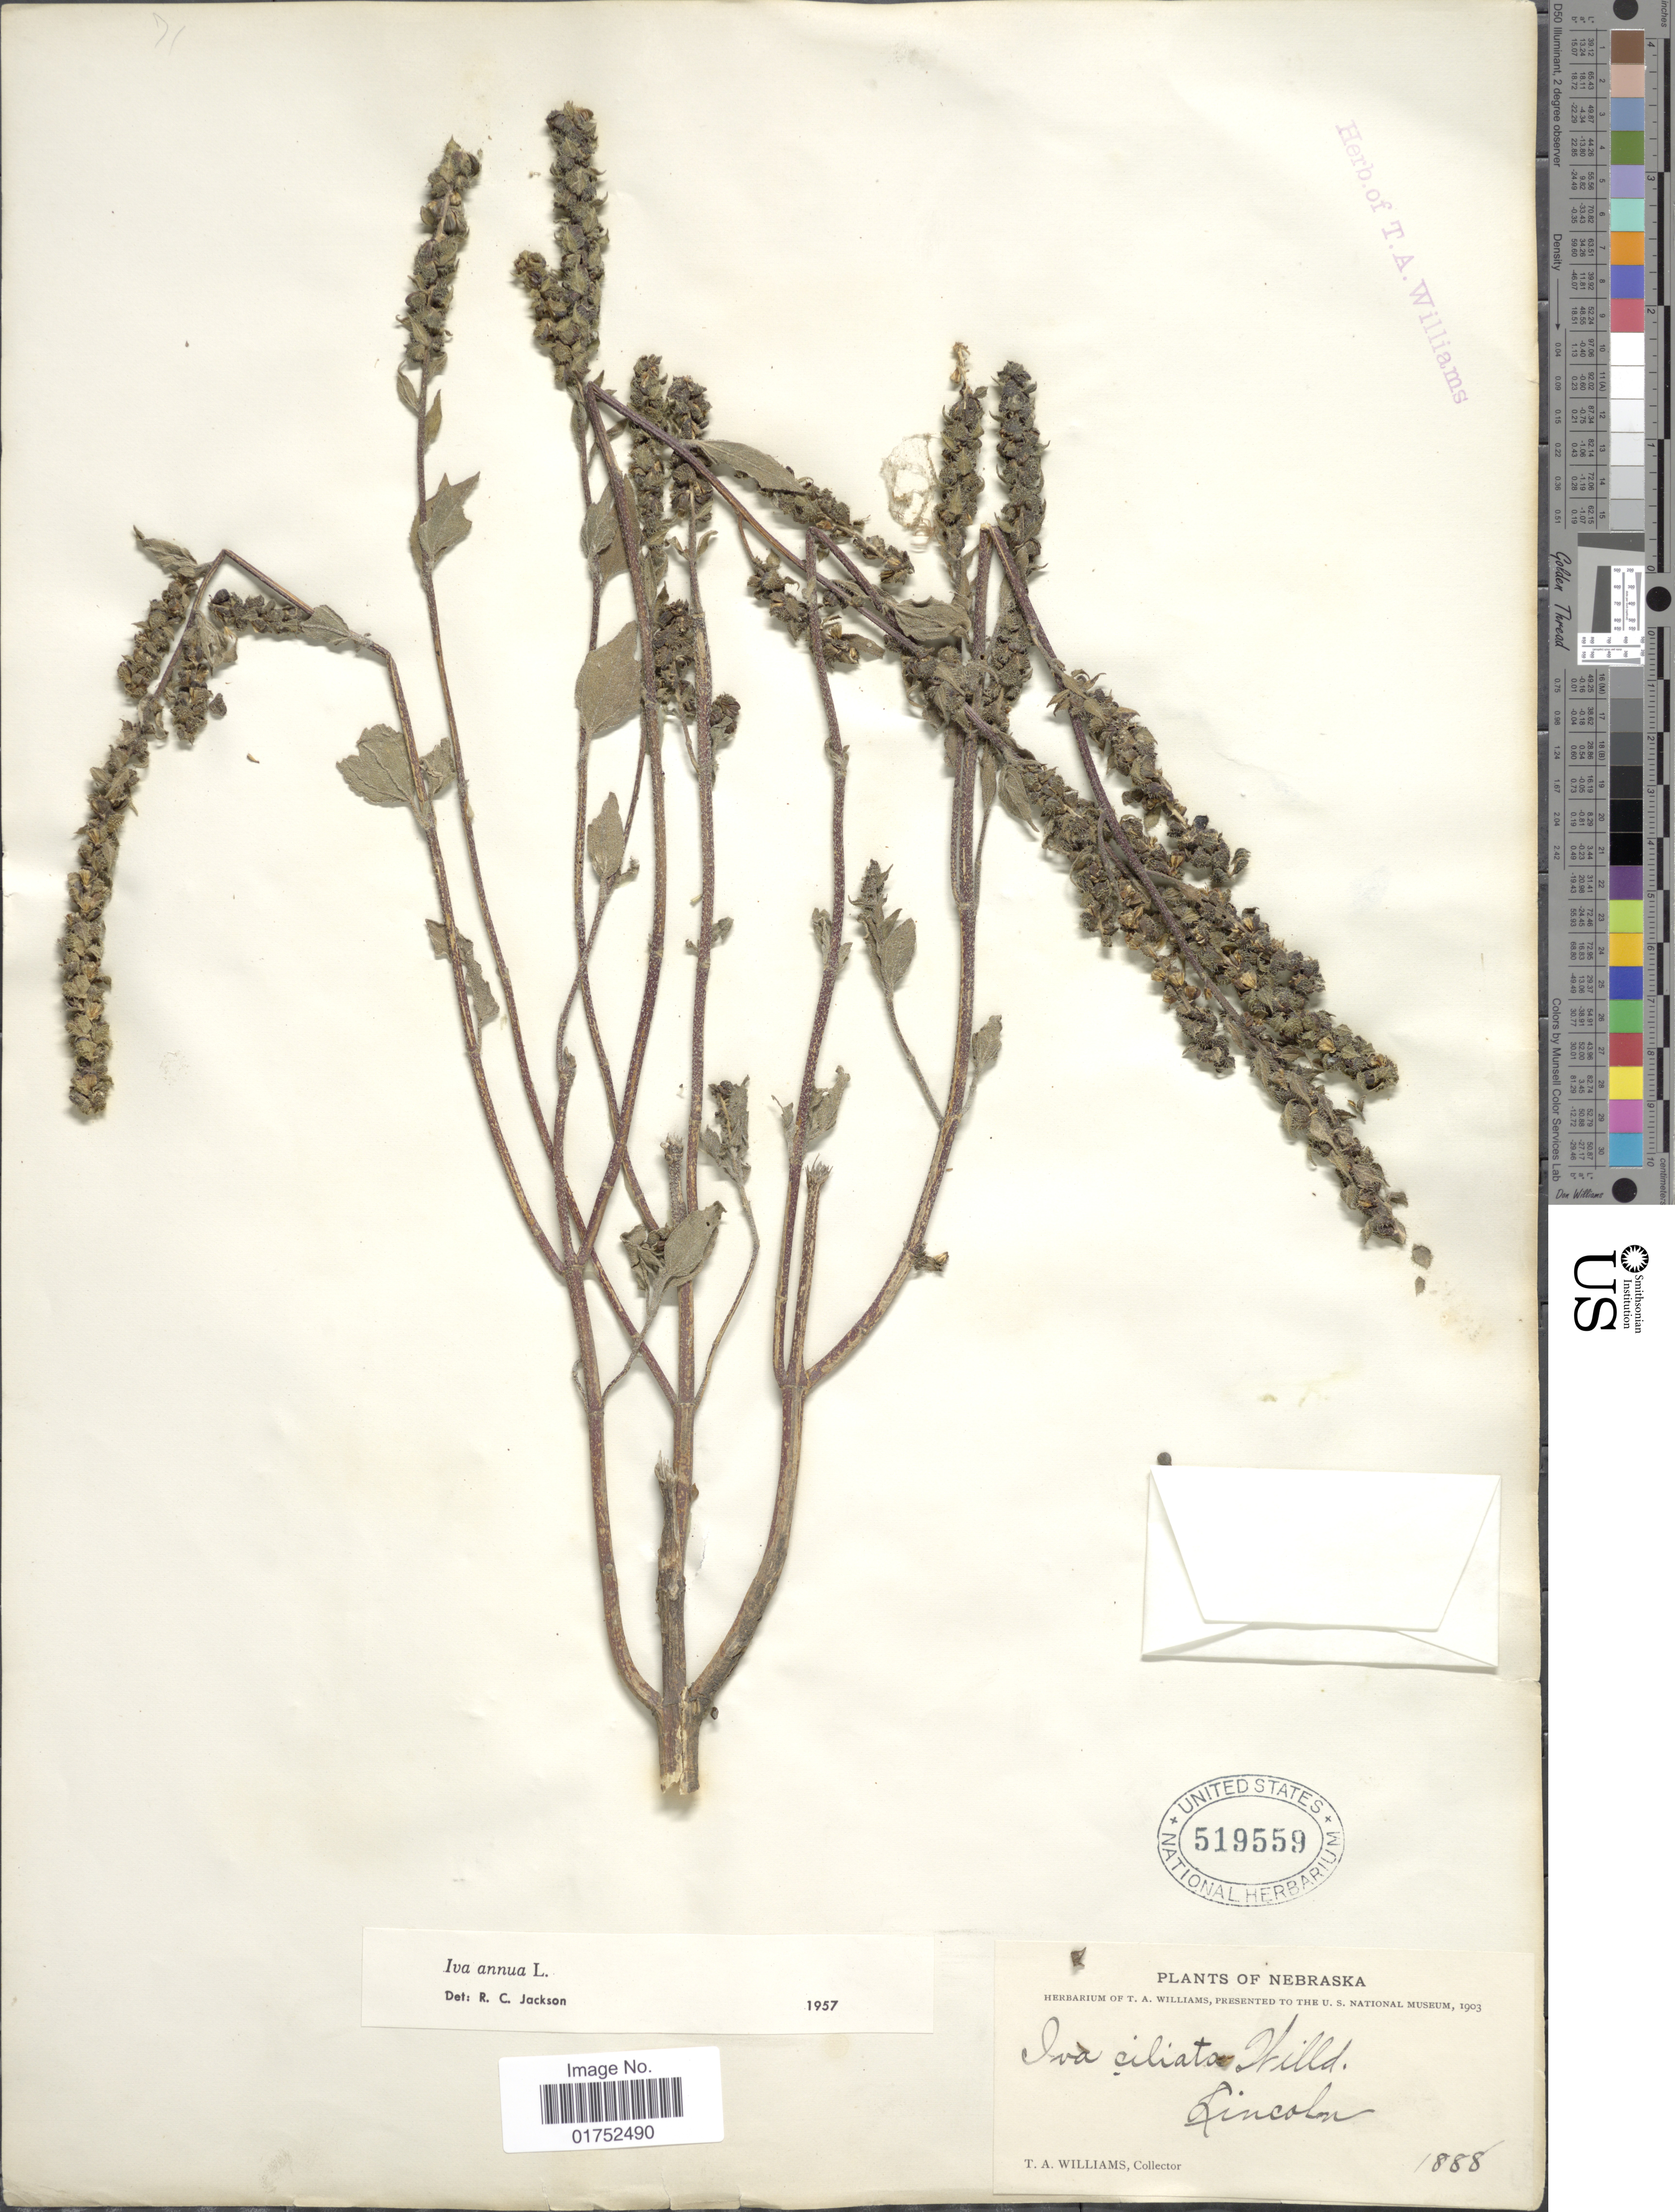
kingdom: Plantae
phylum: Tracheophyta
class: Magnoliopsida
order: Asterales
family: Asteraceae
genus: Iva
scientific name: Iva annua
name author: L.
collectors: T. A. Williams (herbarium)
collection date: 1888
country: United States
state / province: Nebraska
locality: Lincoln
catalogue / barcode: US 519559